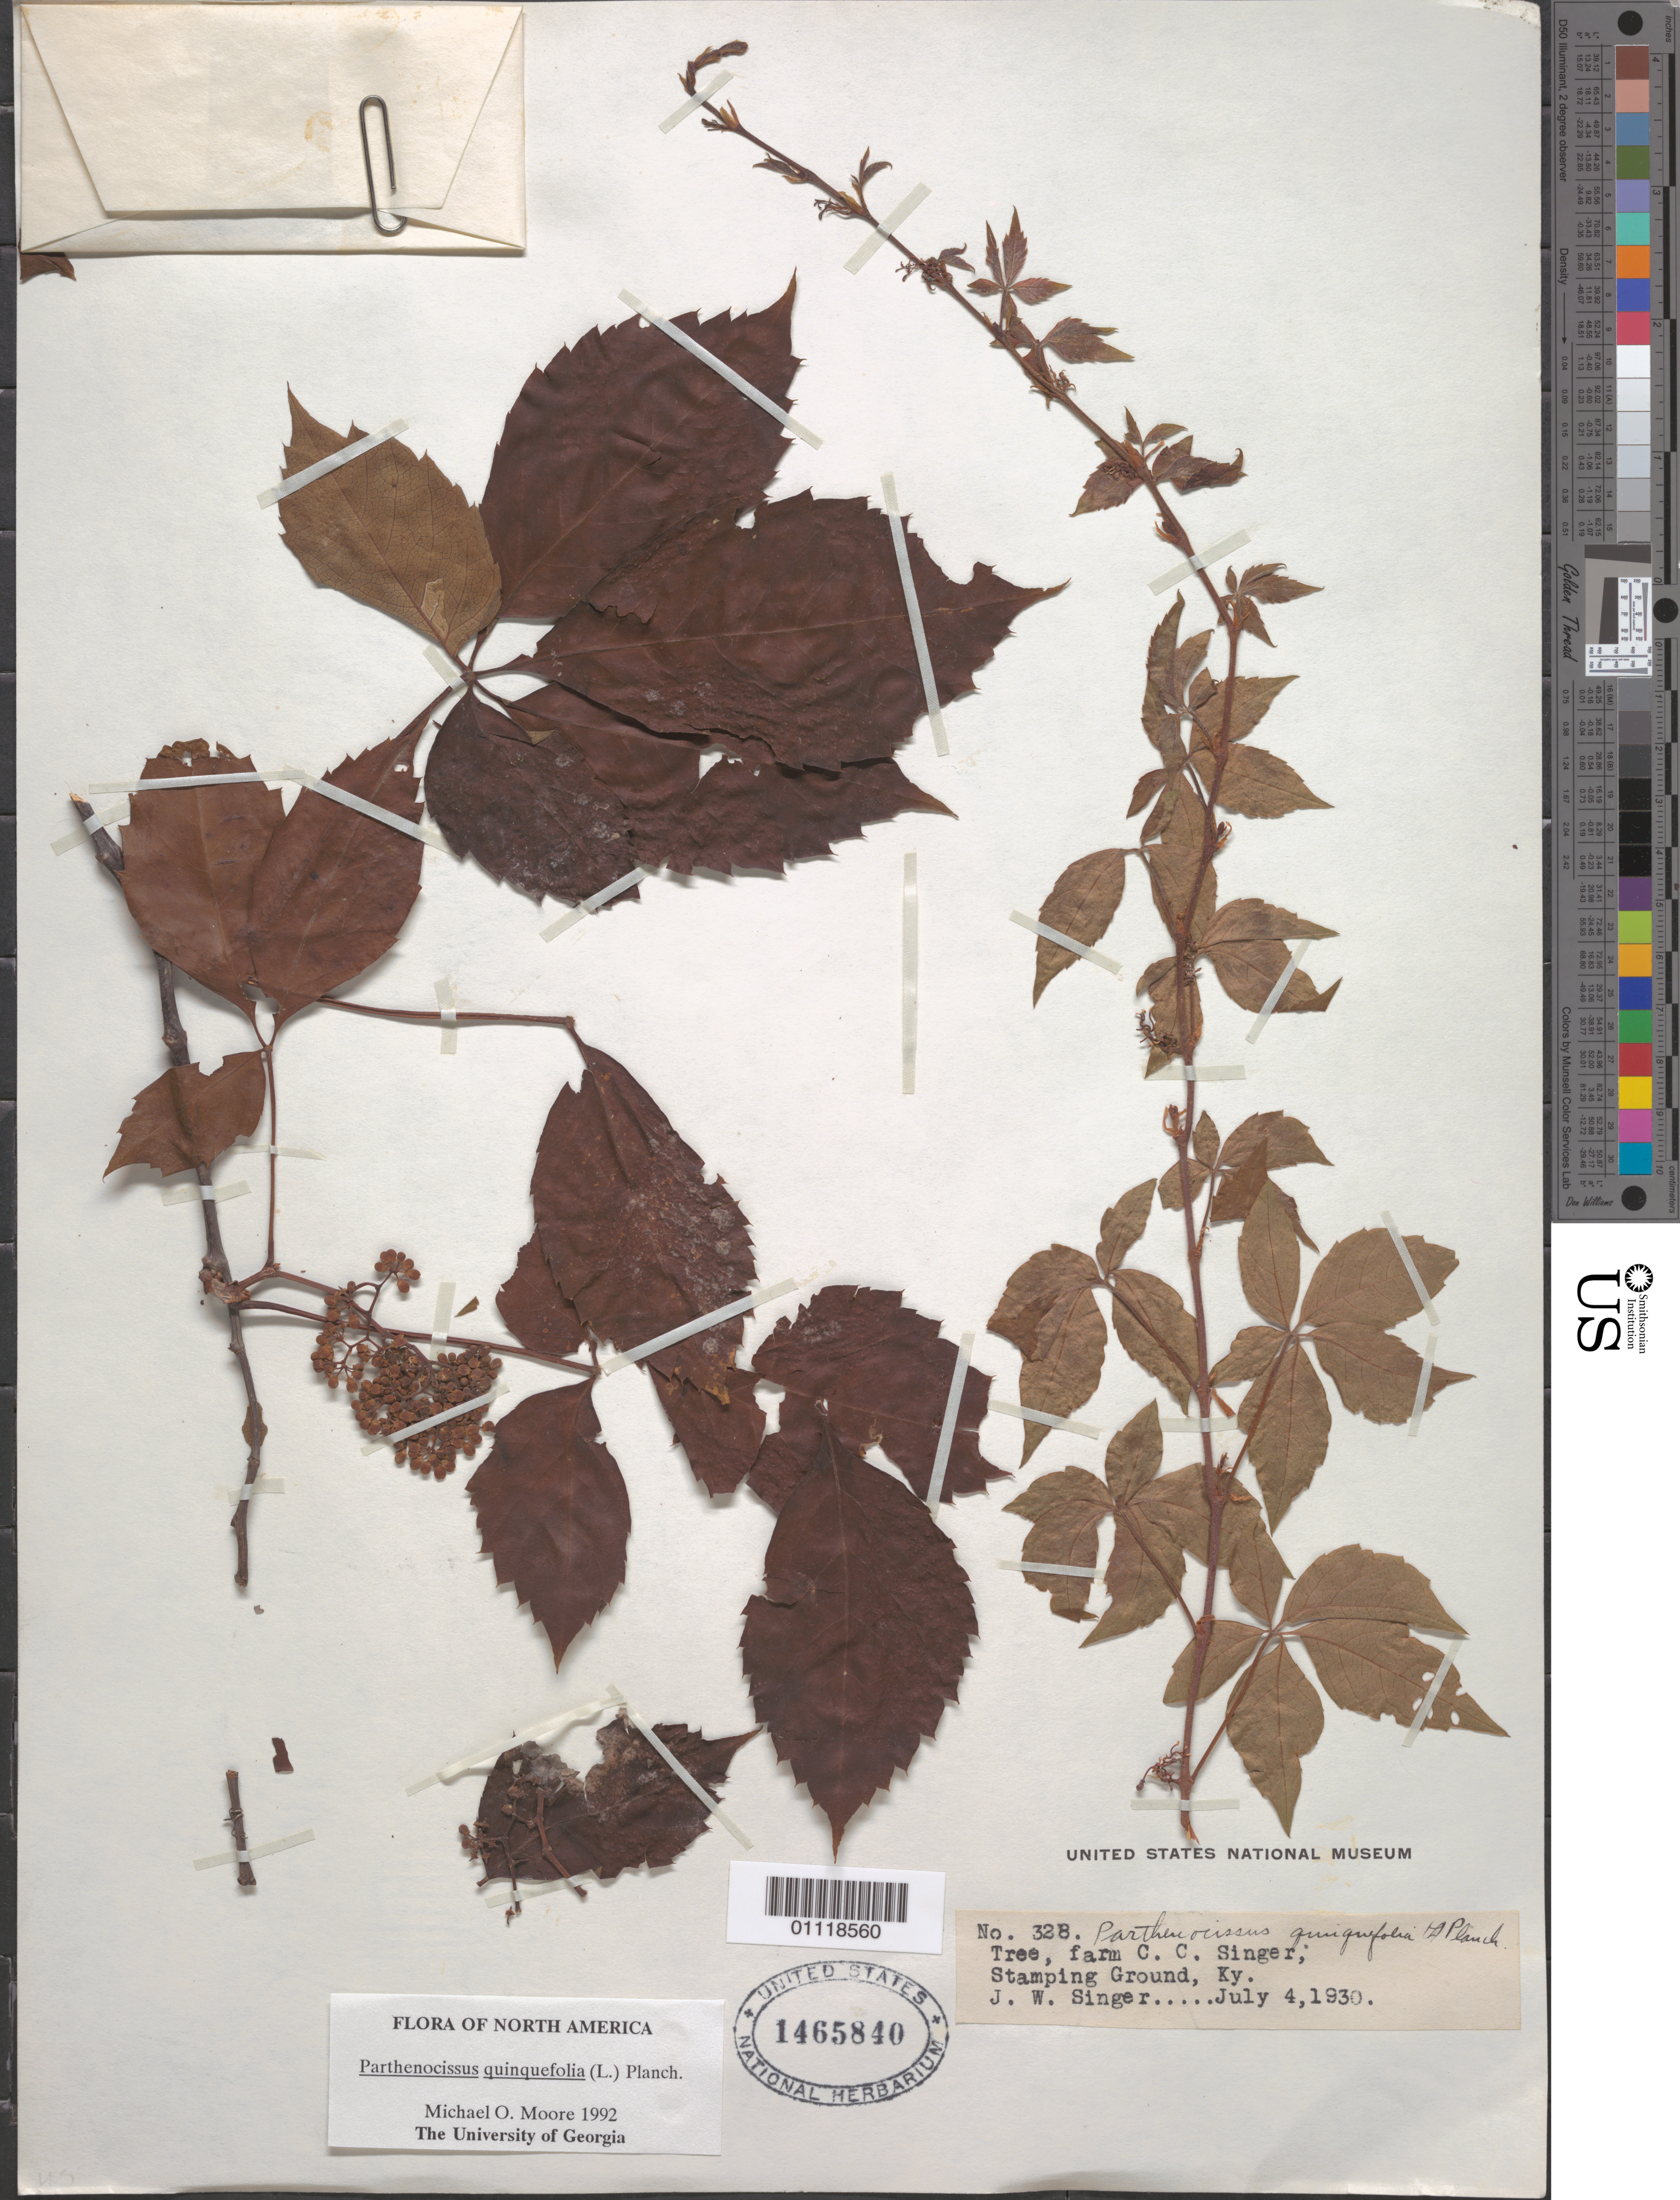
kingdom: Plantae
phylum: Tracheophyta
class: Magnoliopsida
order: Vitales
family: Vitaceae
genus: Parthenocissus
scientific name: Parthenocissus quinquefolia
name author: (L.) Planch.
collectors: J. EW. Singer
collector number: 32 B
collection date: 1930-07-04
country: United States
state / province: Kentucky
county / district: Scott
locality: Stamping Ground.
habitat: Tree, farm.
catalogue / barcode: US 1465840